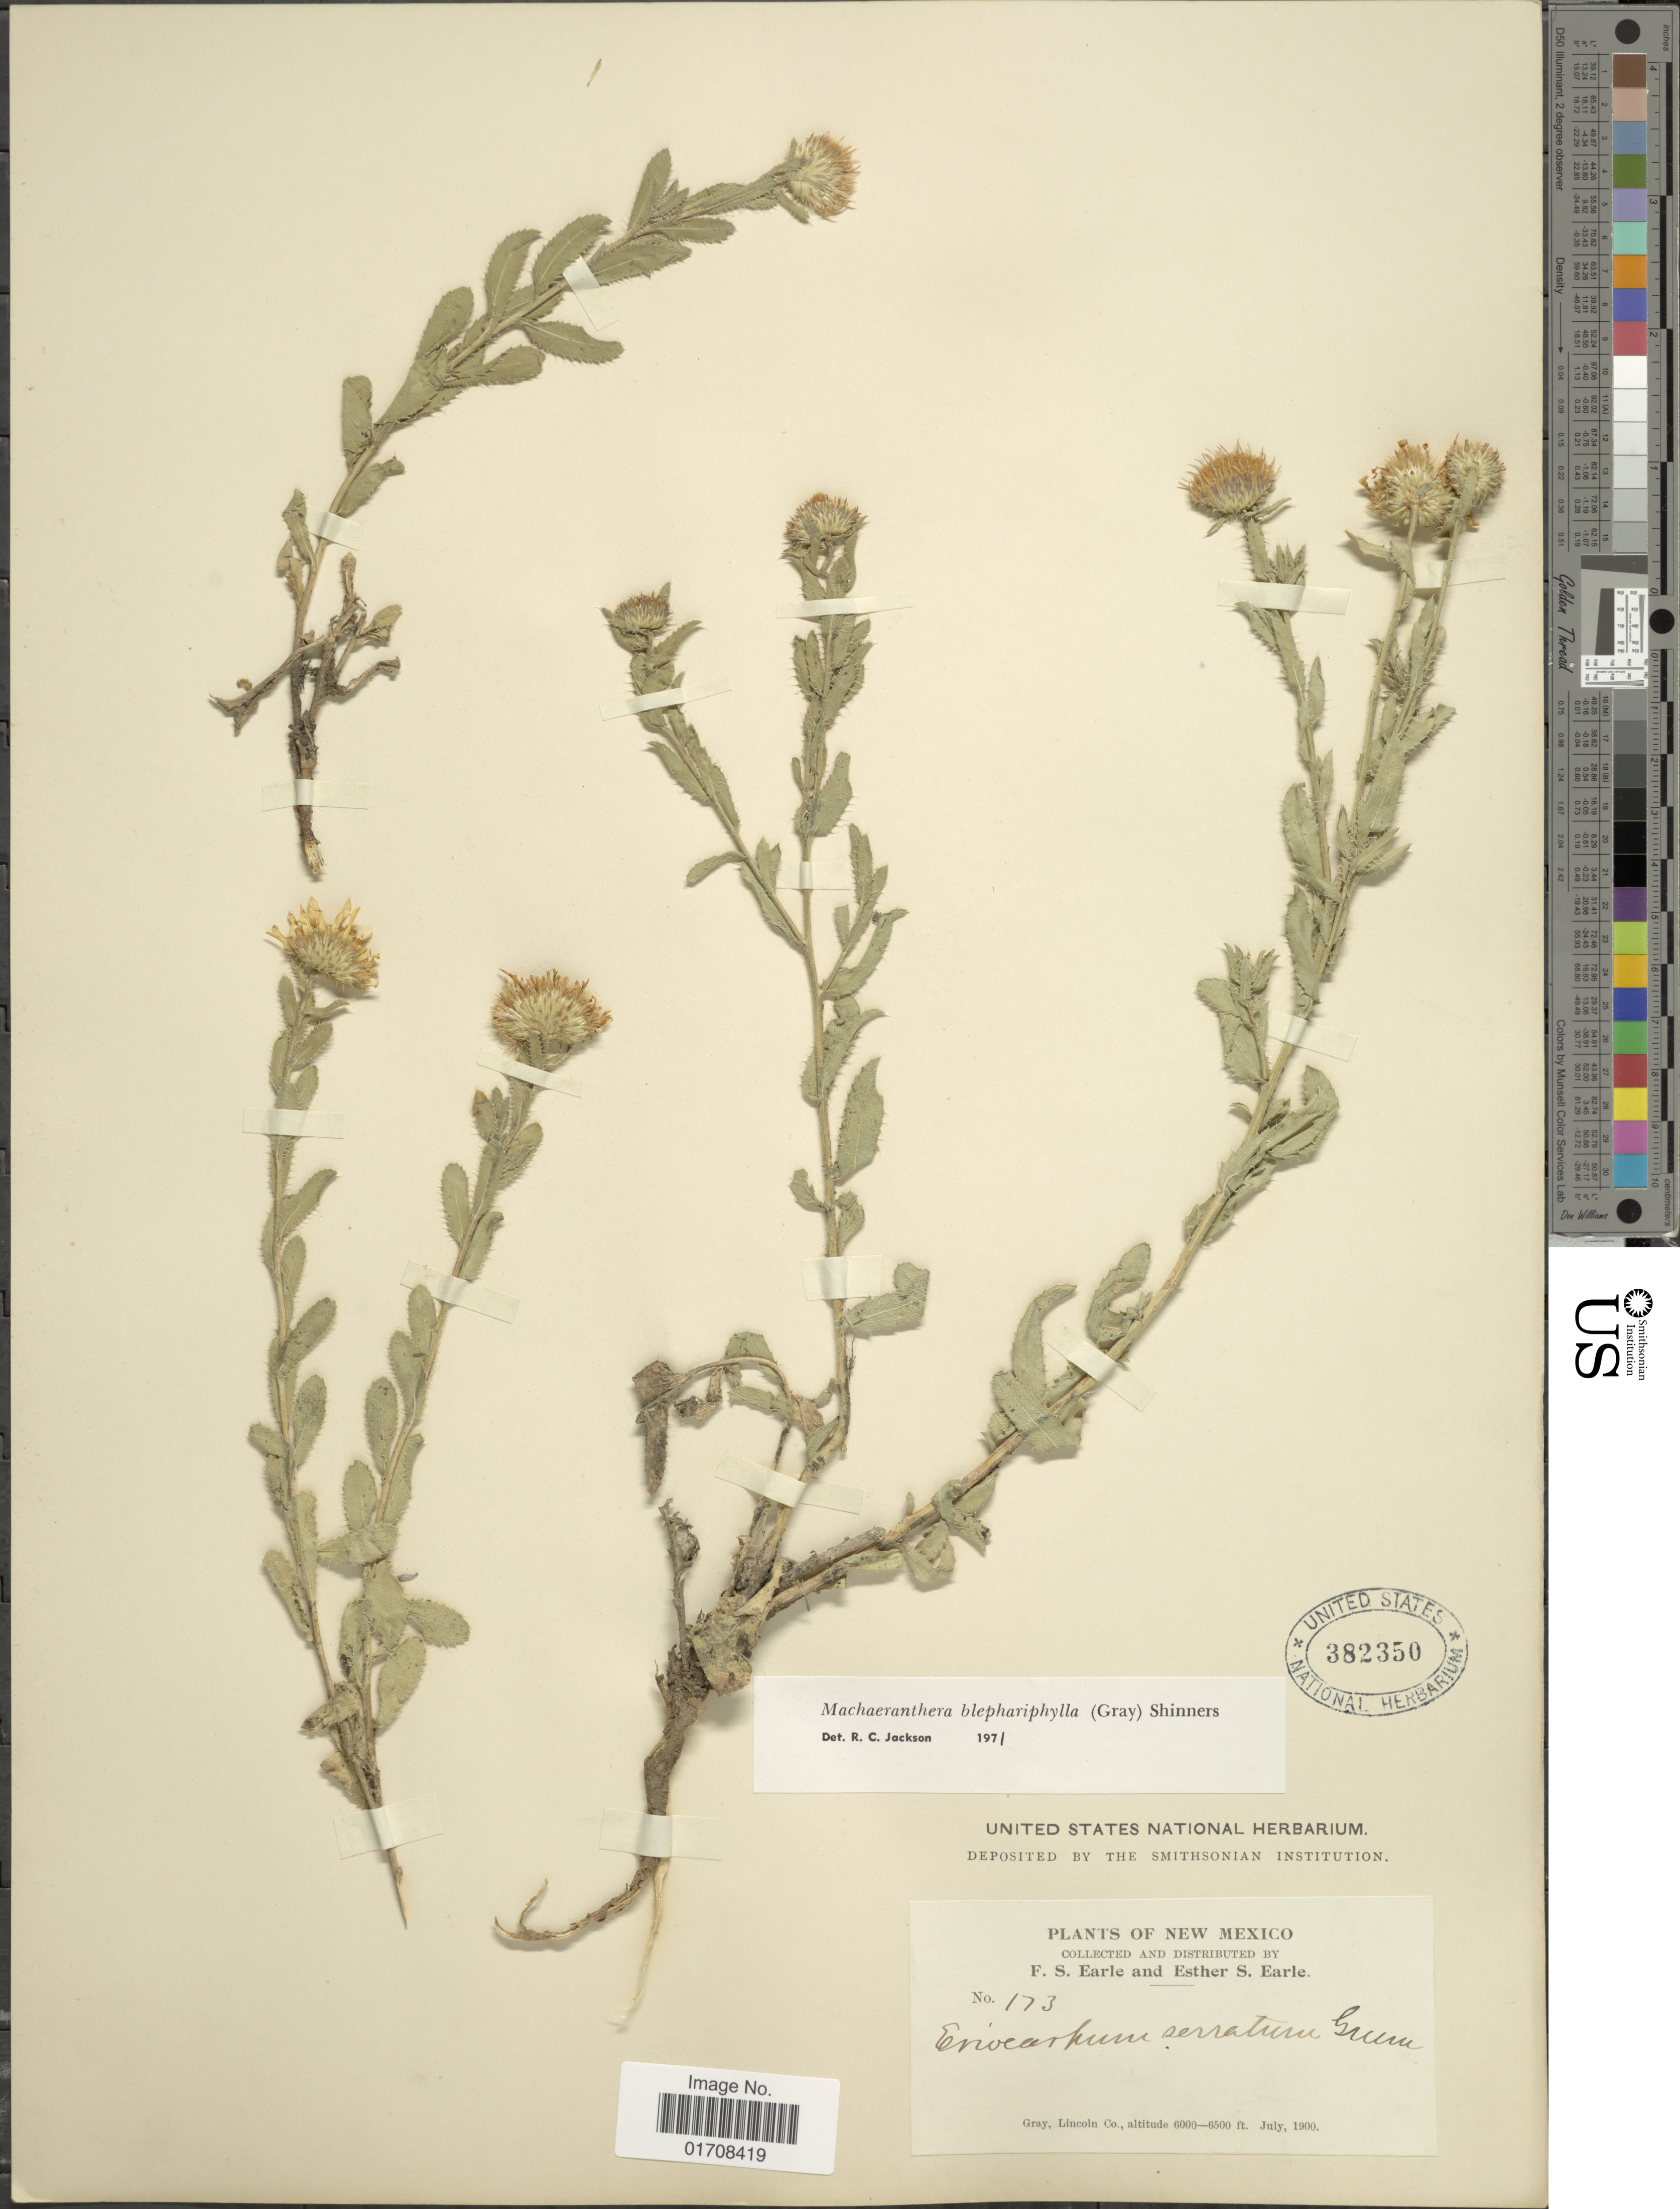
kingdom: Plantae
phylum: Tracheophyta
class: Magnoliopsida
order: Asterales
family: Asteraceae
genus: Machaeranthera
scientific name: Machaeranthera blephariphylla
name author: (A. Gray) Shinners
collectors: F. S. Earle & E. S. Earle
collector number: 173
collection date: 1900-07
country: United States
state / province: New Mexico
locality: Gray, Lincoln Co.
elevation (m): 1829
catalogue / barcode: US 382350